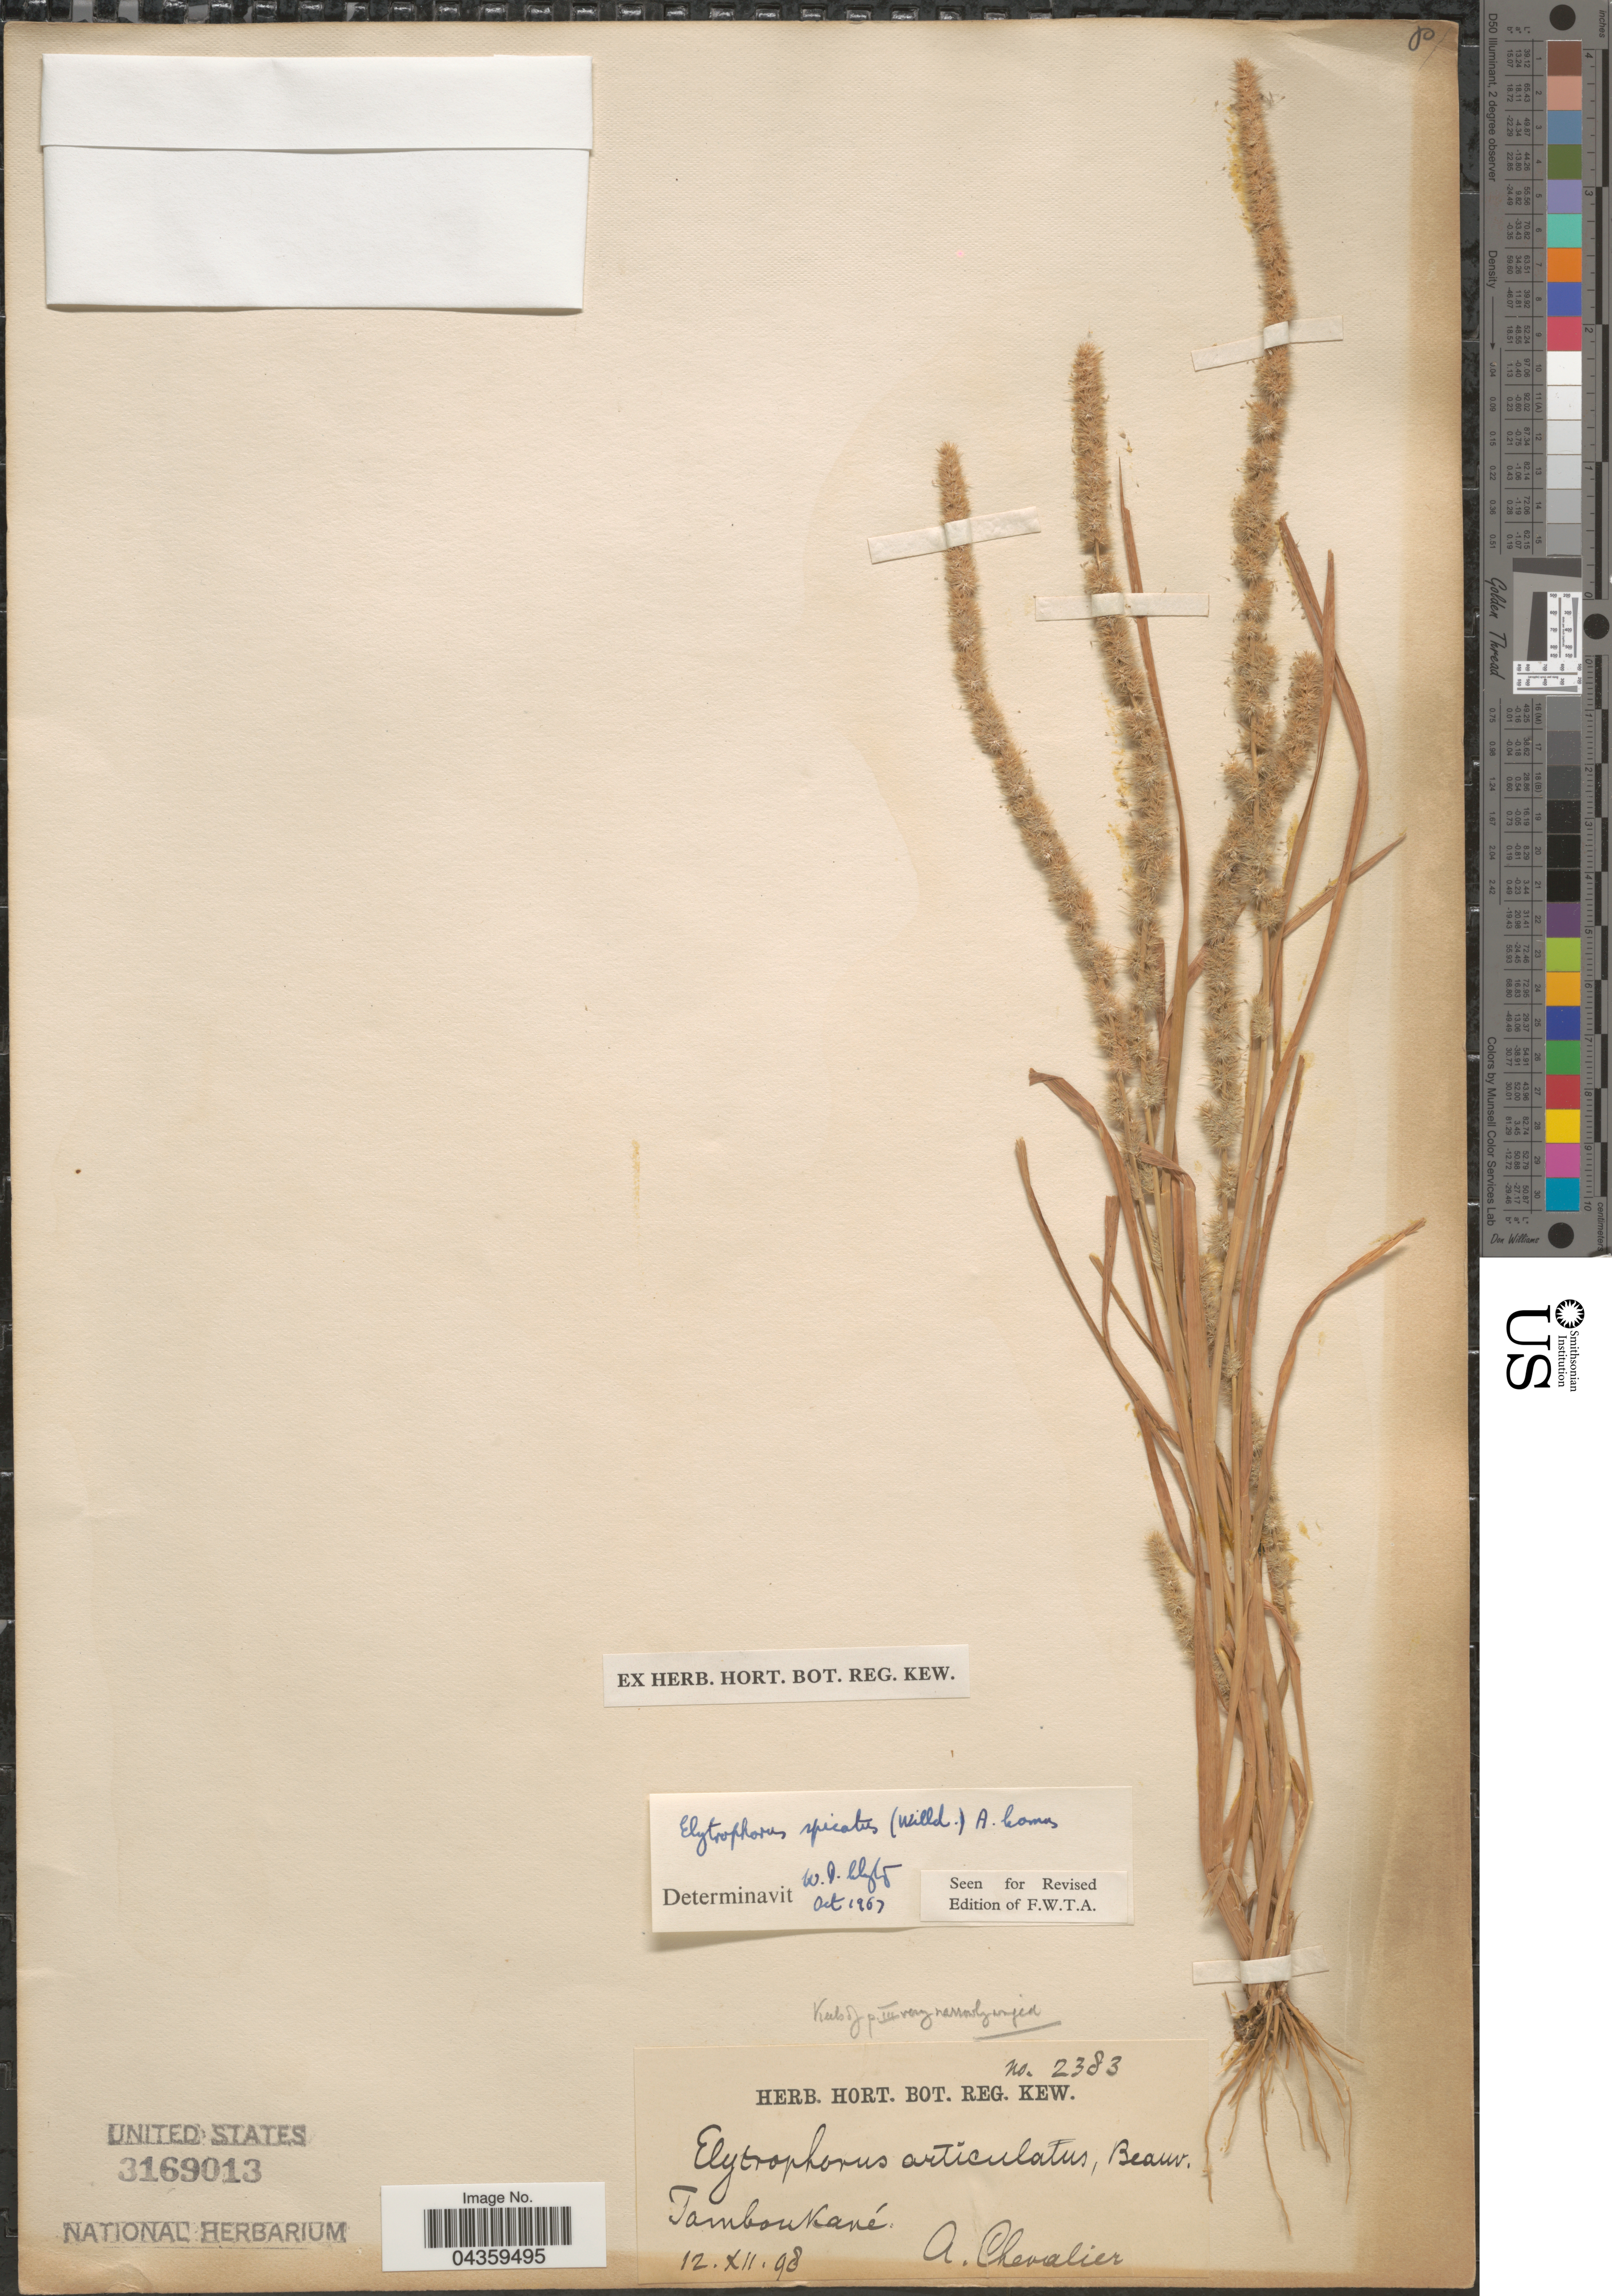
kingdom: Plantae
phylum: Tracheophyta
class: Liliopsida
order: Poales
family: Poaceae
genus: Elytrophorus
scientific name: Elytrophorus spicatus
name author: (Willd.) A. Camus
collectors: A. J. Chevalier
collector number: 2383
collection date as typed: Transcribed d/m/y: 12/12/98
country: Mali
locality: Tambonkané.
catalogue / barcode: US 3169013